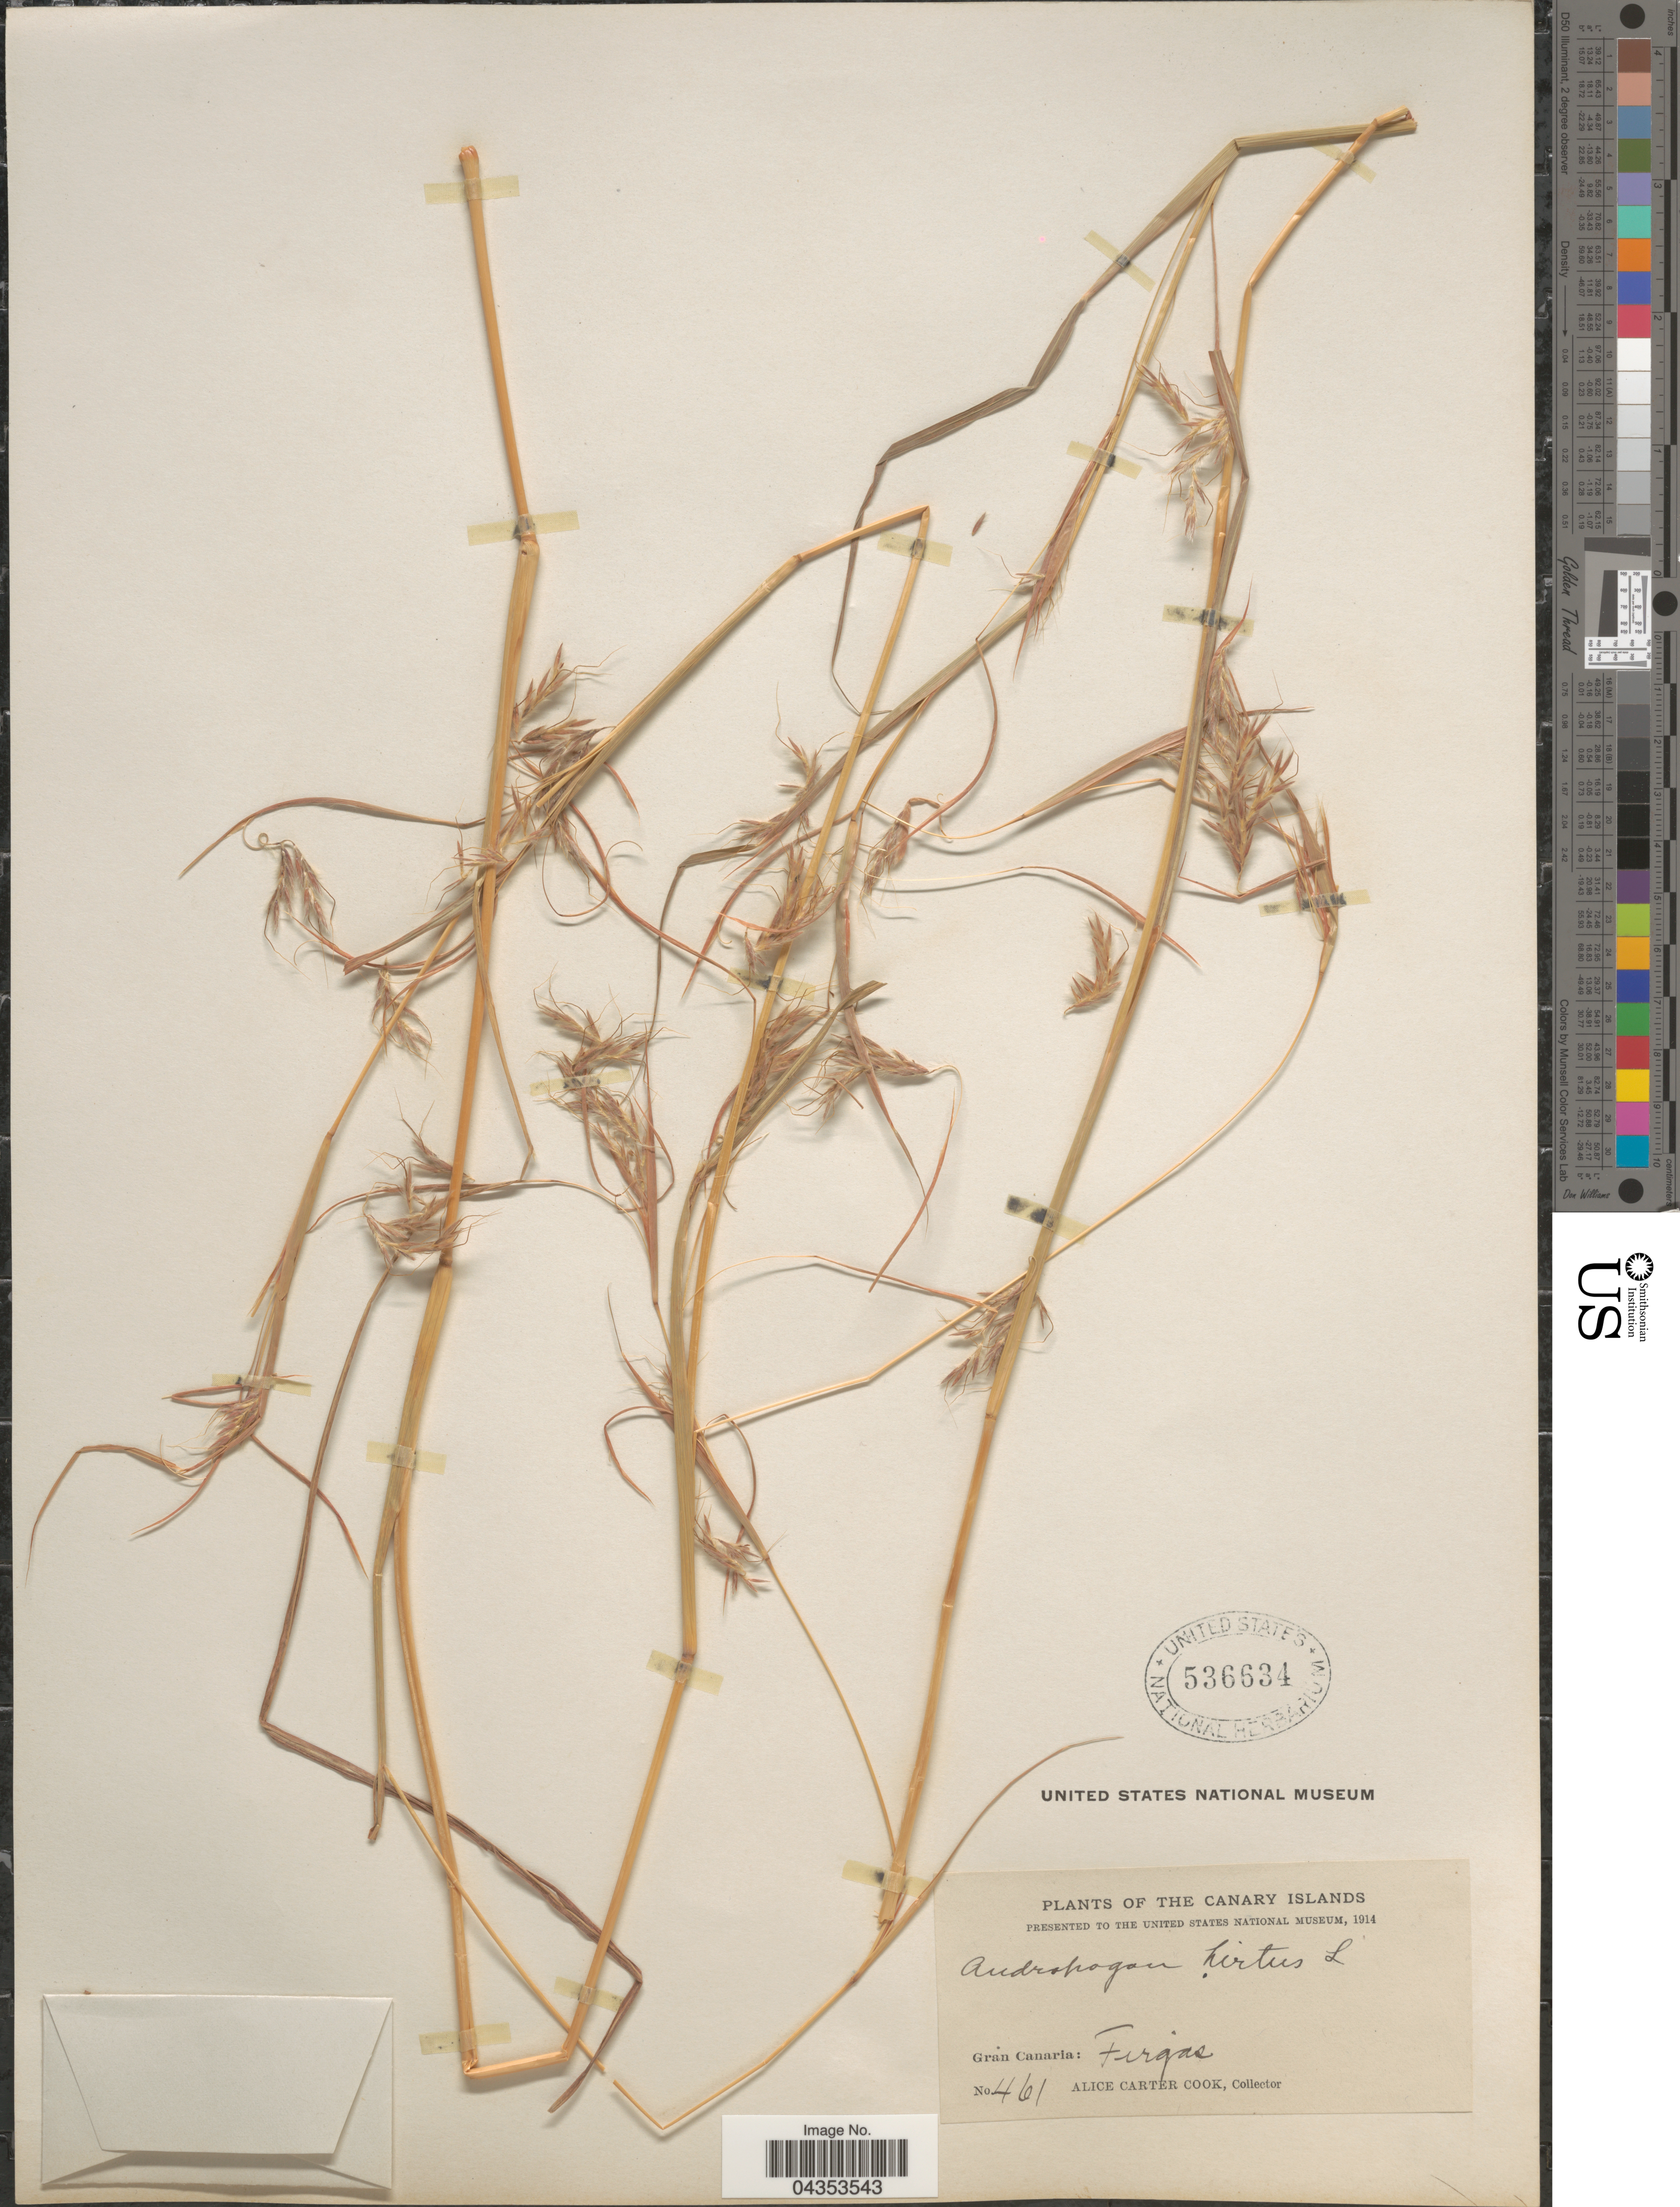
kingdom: Plantae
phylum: Tracheophyta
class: Liliopsida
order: Poales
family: Poaceae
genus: Hyparrhenia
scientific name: Hyparrhenia hirta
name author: (L.) Stapf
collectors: Alice C. Cook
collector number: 461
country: Spain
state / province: Canarias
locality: The Canary Islands. Gran Canaria: Firgas.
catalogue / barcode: US 536634